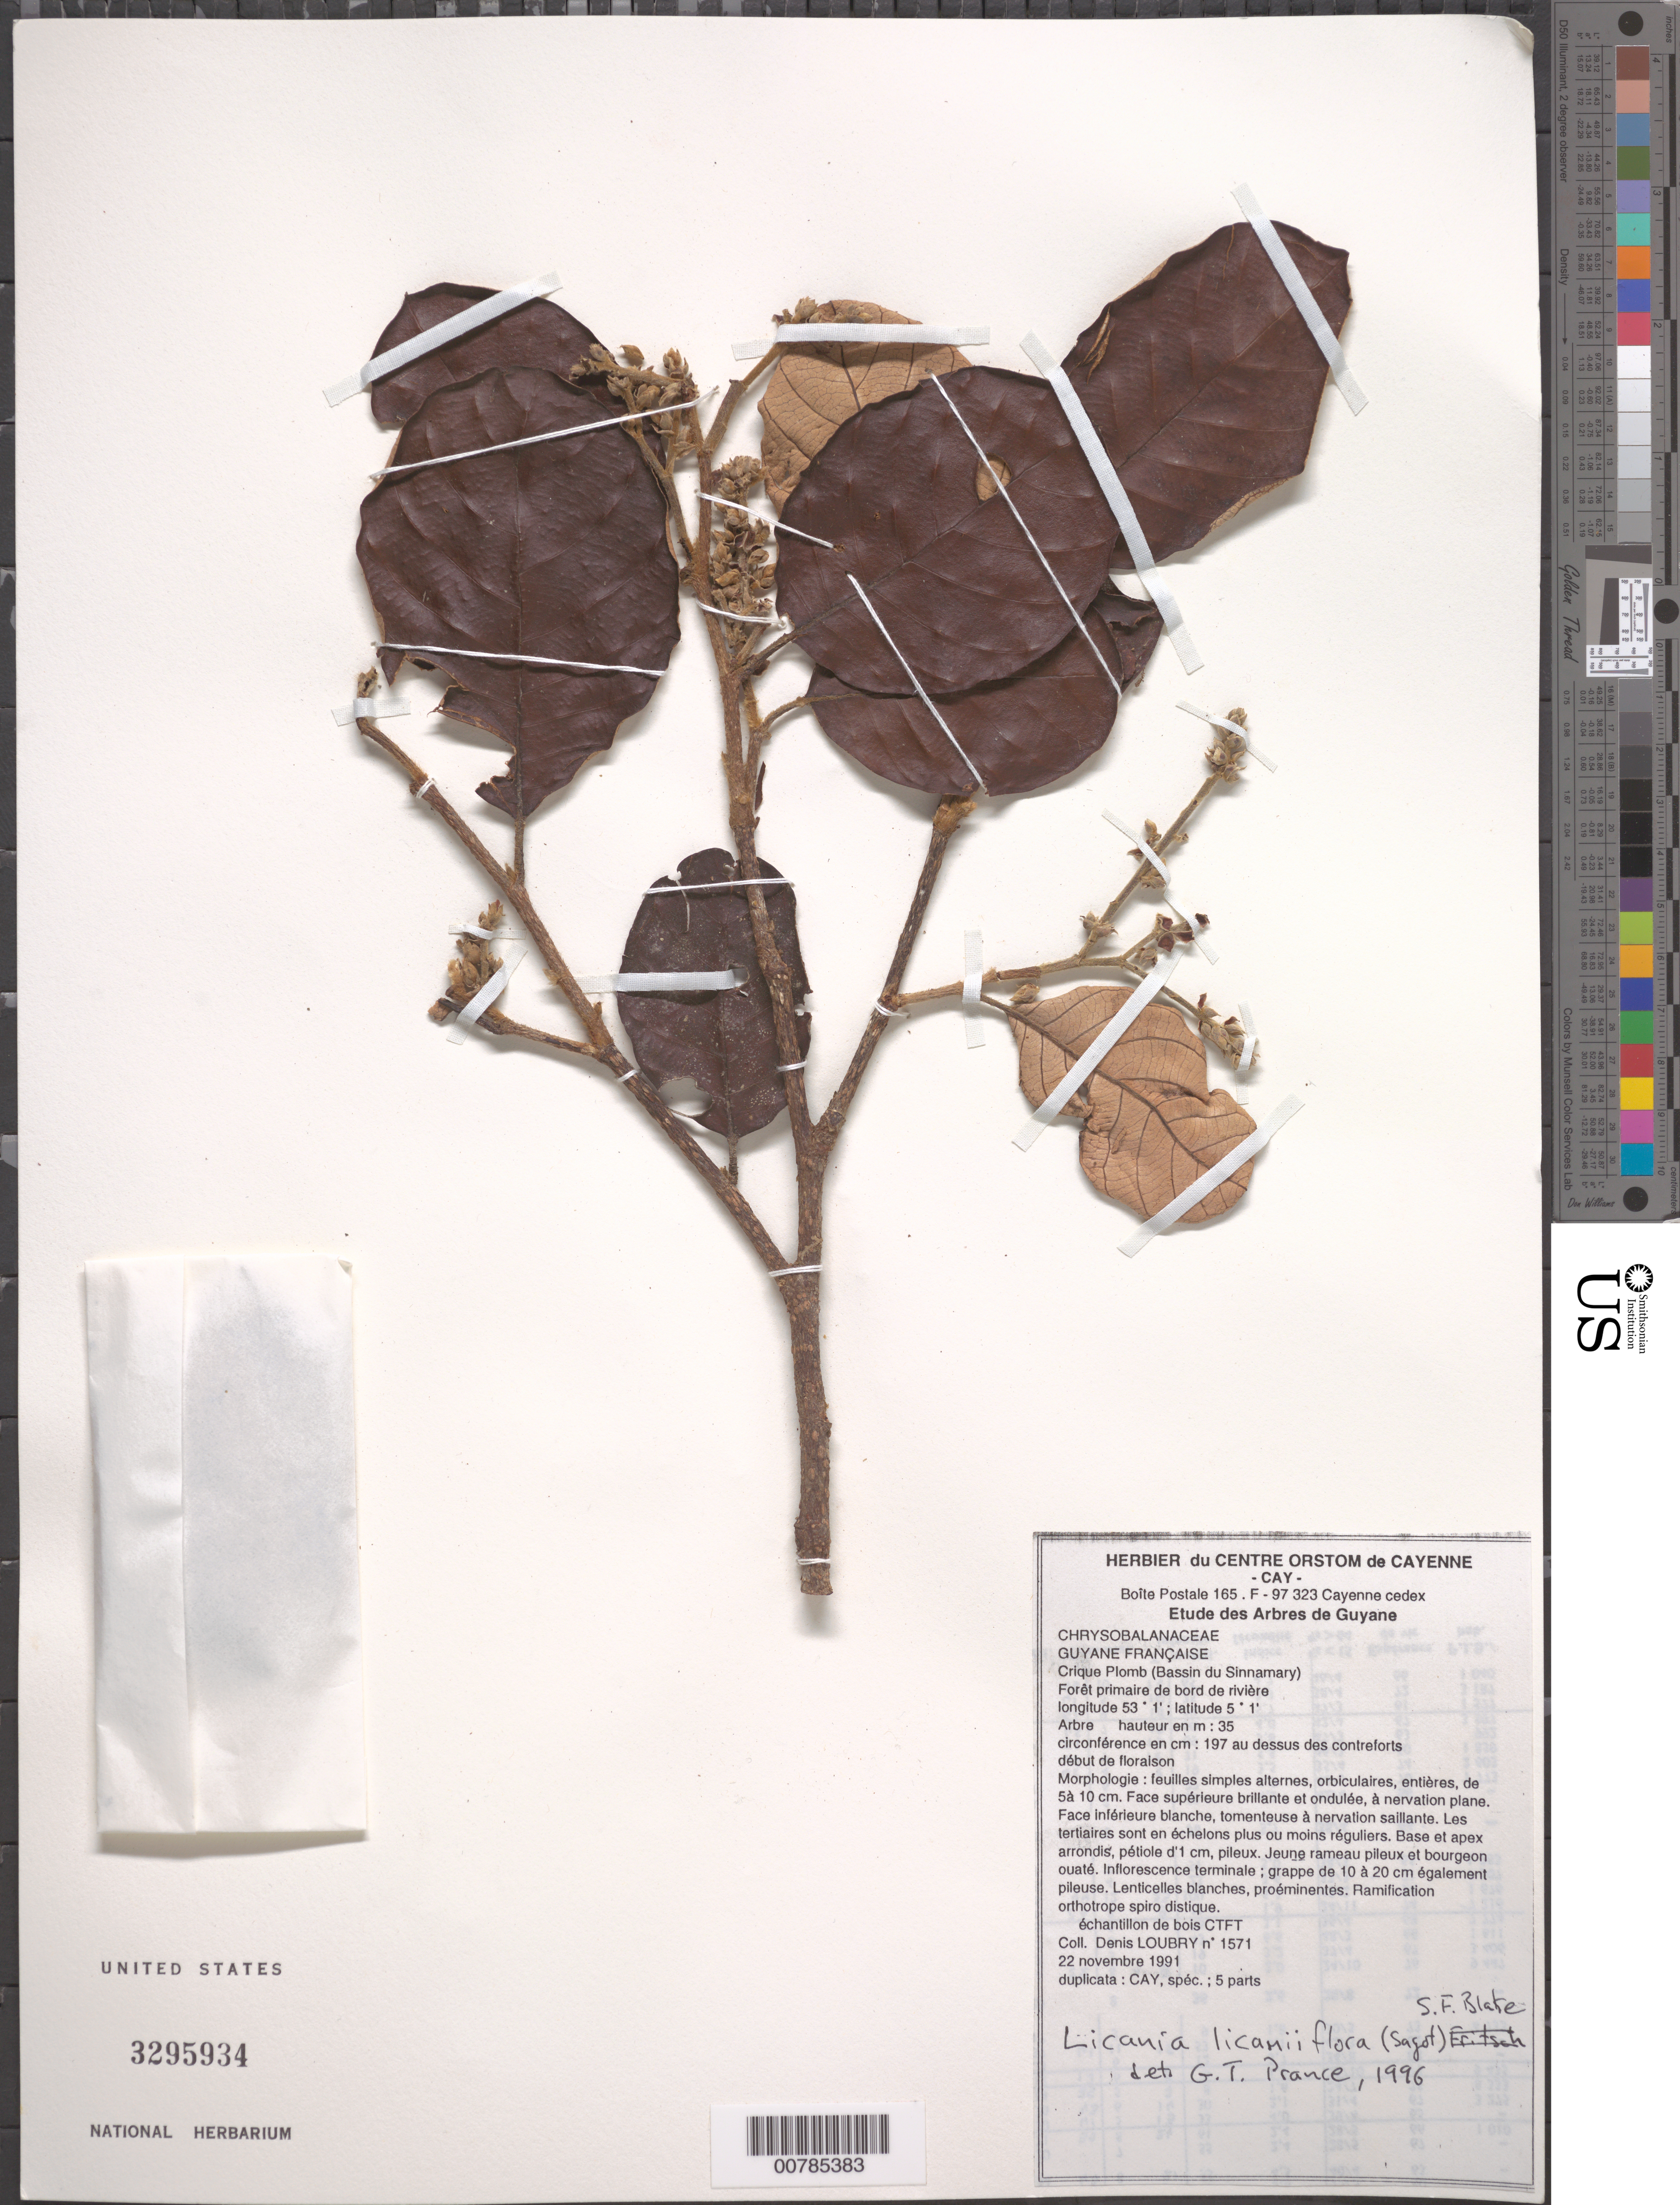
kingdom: Plantae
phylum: Tracheophyta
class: Magnoliopsida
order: Malpighiales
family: Chrysobalanaceae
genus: Parinariopsis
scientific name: Parinariopsis licaniiflora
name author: (Sagot) Sothers & Prance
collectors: D. Loubry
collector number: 1571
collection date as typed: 21-Nov-91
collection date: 1991-11-21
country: French Guiana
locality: Crique Plomb, Bassin du Sinnamary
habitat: Forêt primaire de bord de riviere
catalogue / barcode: US 3295934